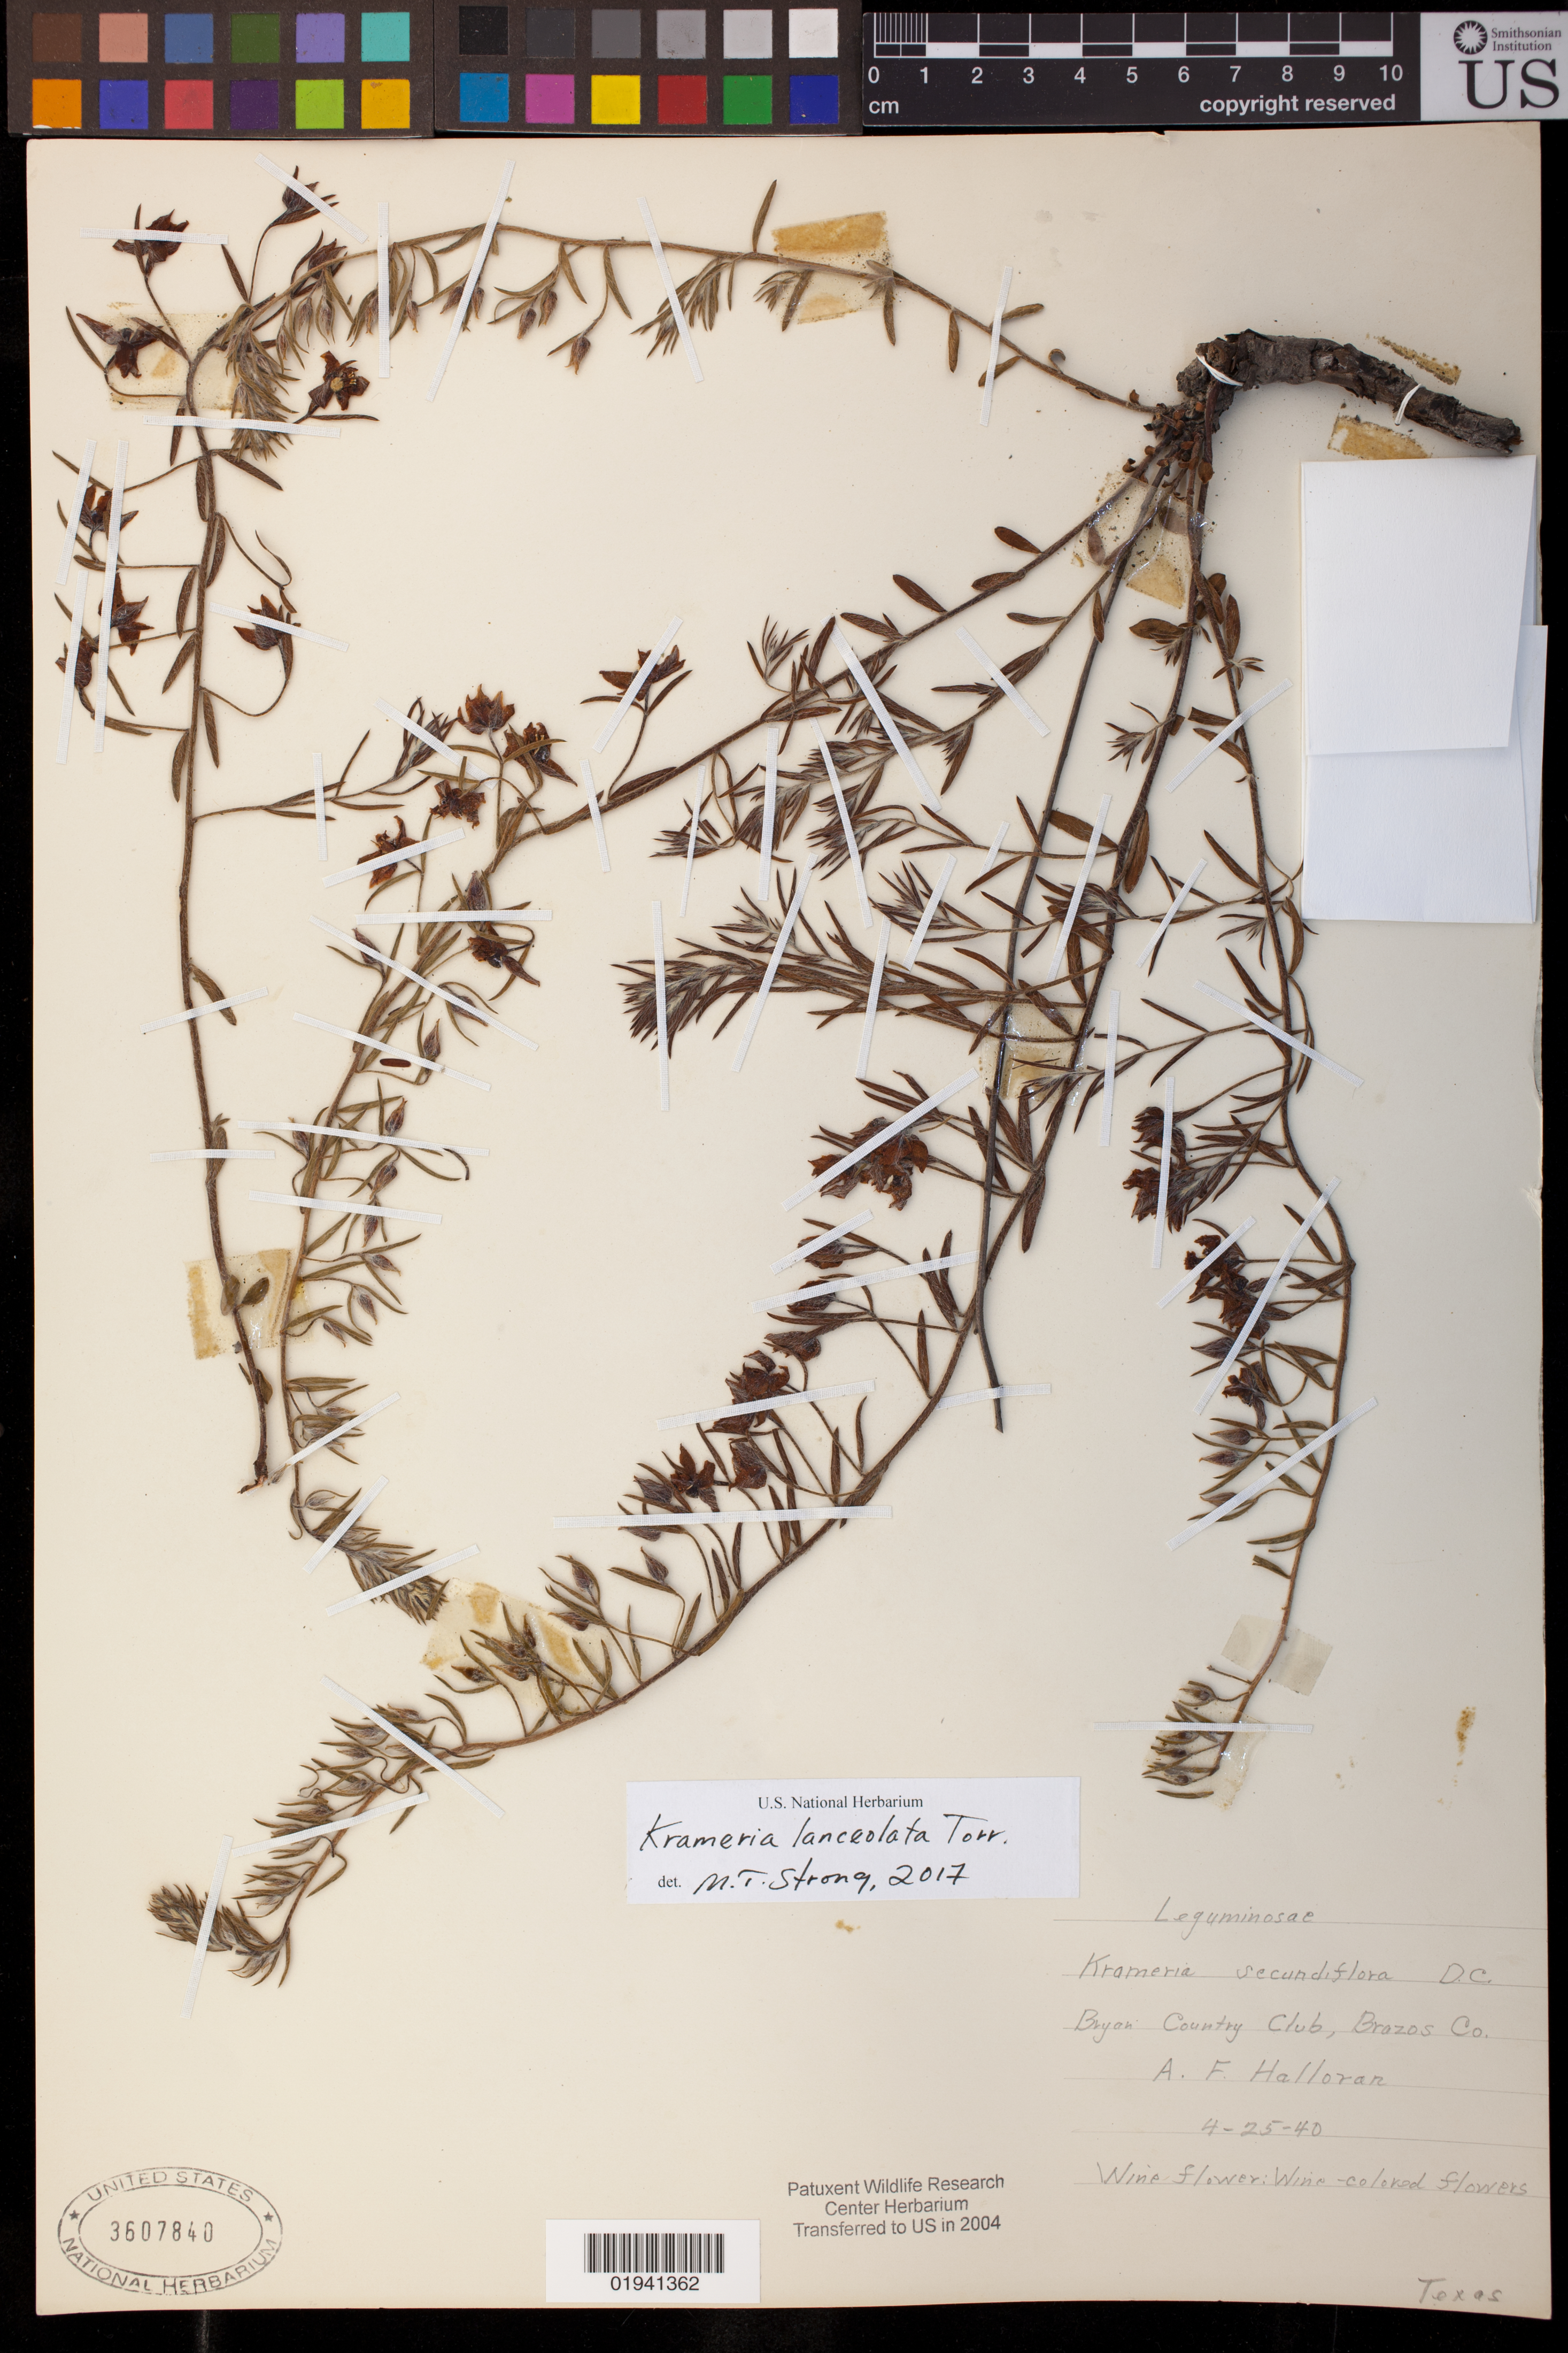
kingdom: Plantae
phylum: Tracheophyta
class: Magnoliopsida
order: Zygophyllales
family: Krameriaceae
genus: Krameria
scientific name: Krameria lanceolata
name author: Torr.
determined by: Strong, M. T., (US), Smithsonian Institution - National Museum of Natural History (UNITED STATES)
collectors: A. Halloran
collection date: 1940-04-25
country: United States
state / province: Texas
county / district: Brazos County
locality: Bryan Country Club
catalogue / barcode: US 3607840